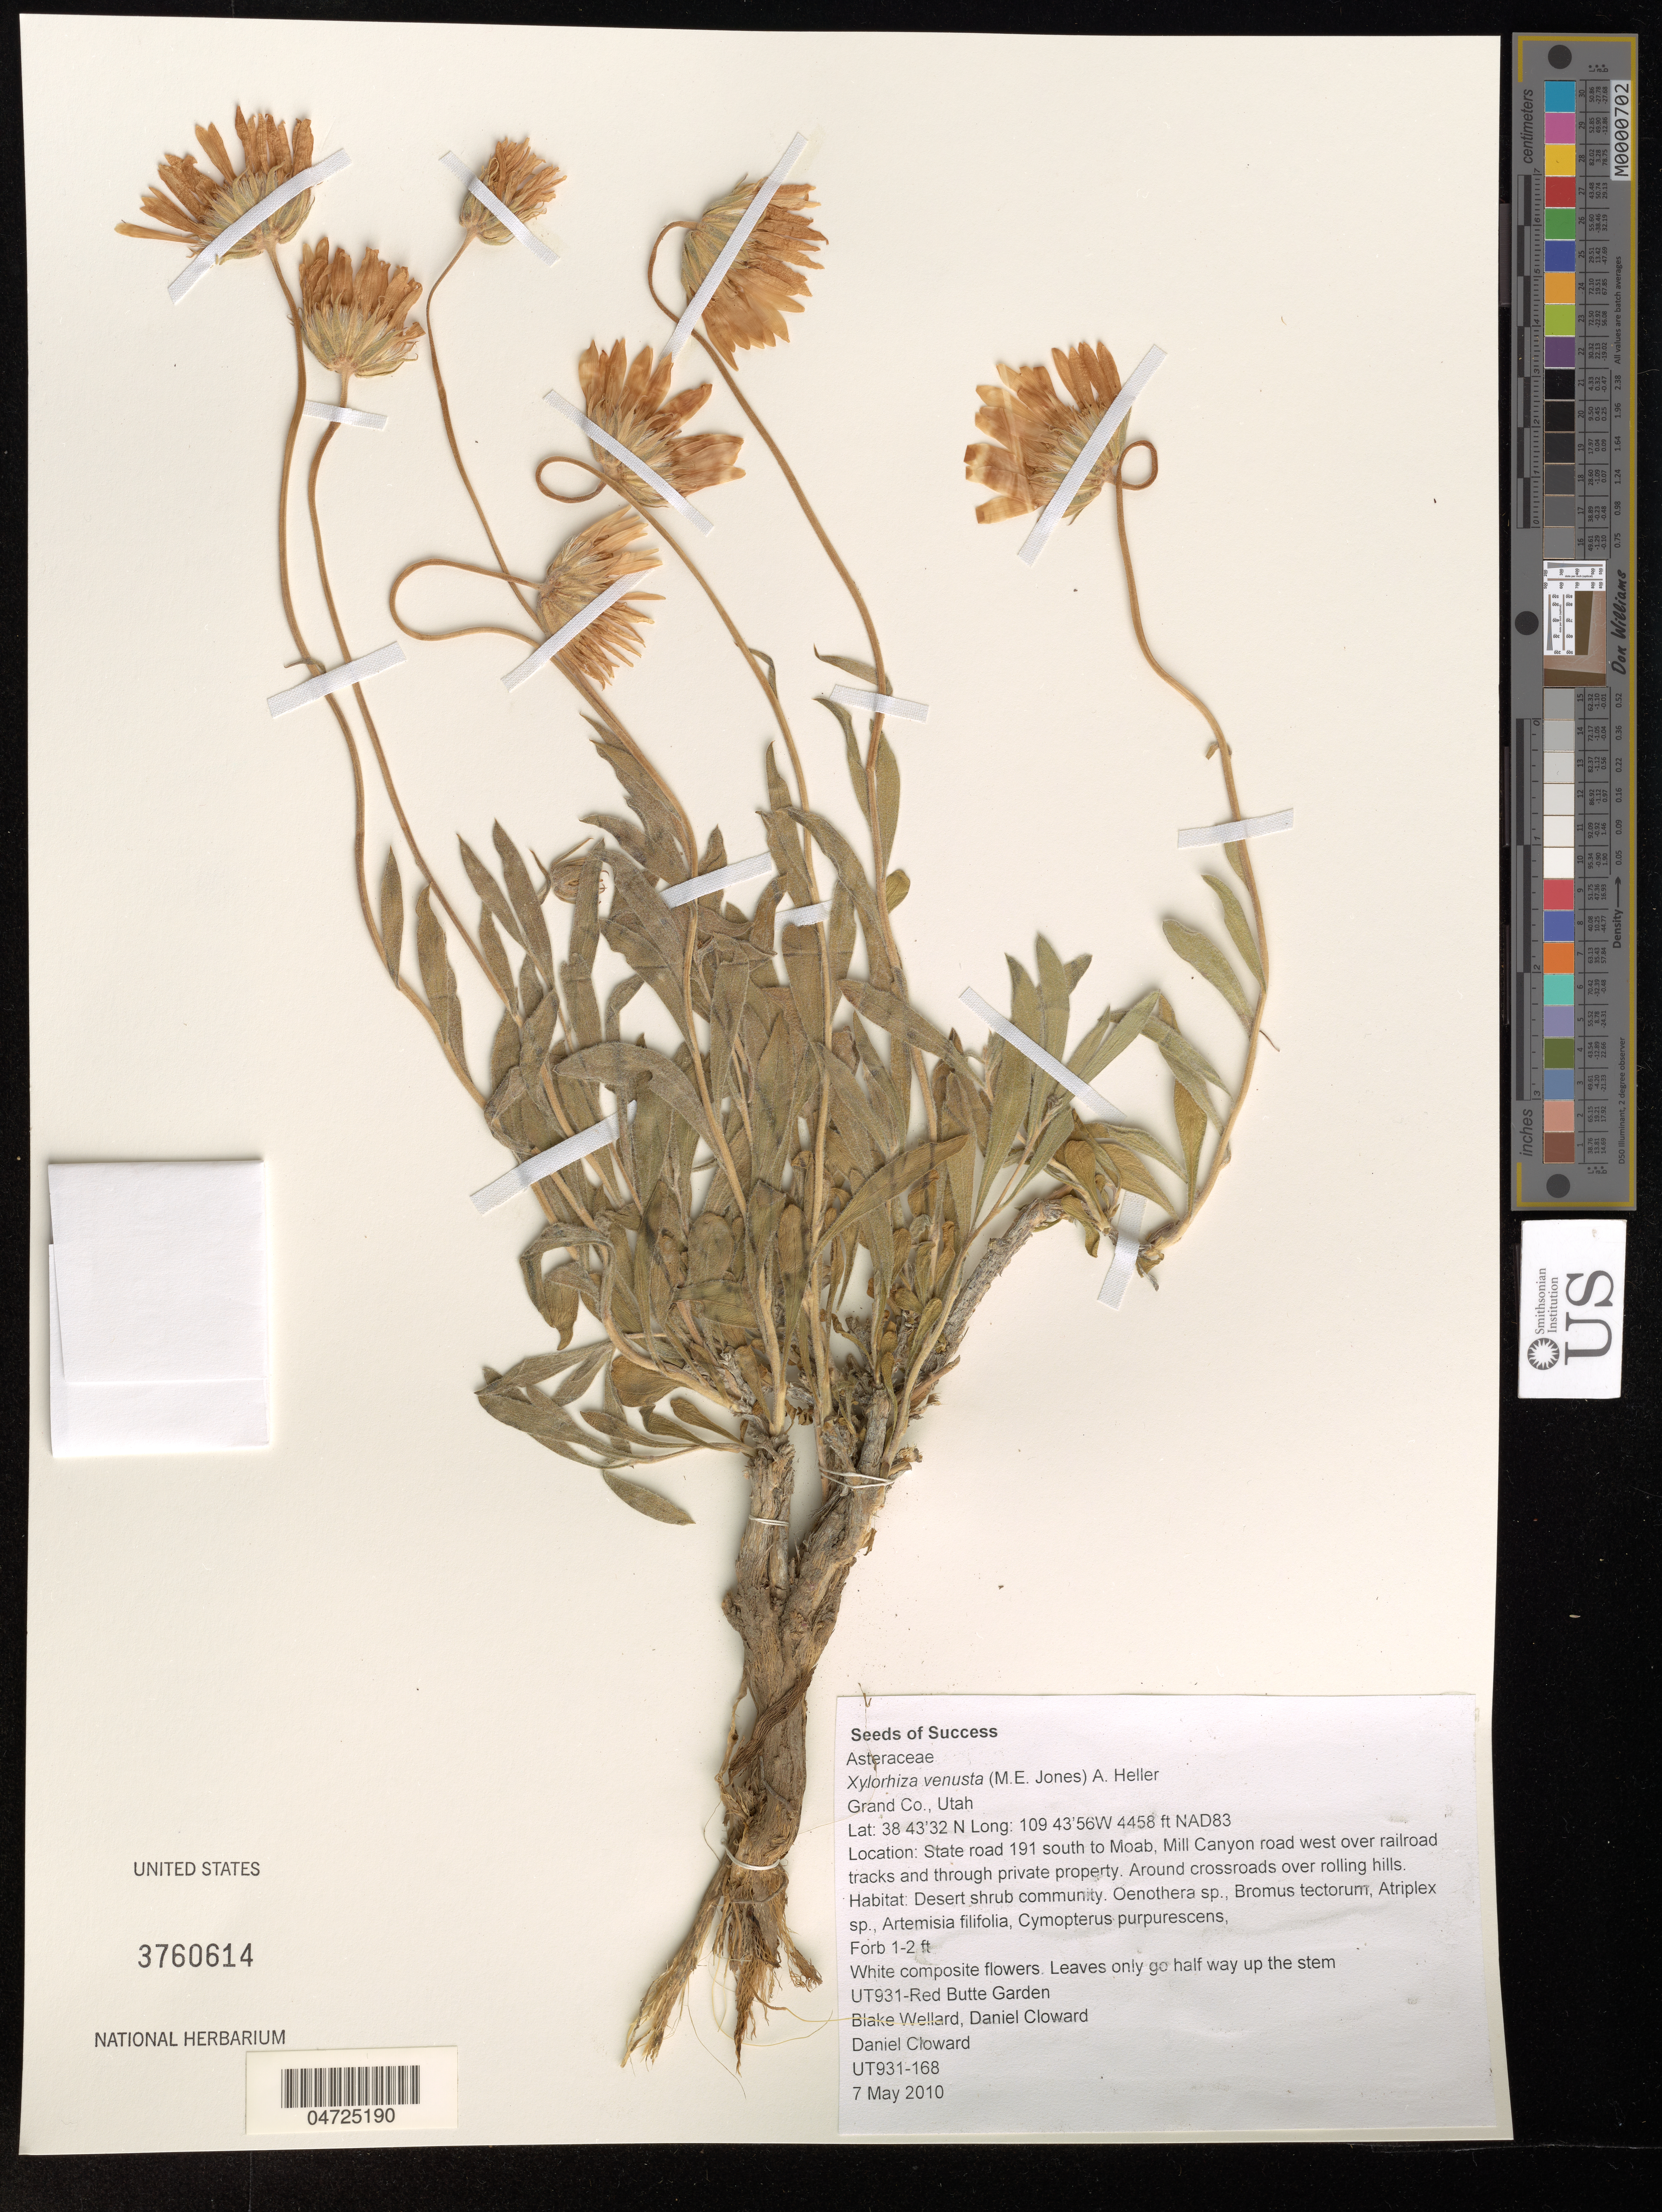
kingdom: Plantae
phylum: Tracheophyta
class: Magnoliopsida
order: Asterales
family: Asteraceae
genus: Xylorhiza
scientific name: Xylorhiza venusta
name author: (M.E. Jones) A. Heller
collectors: B. Wellard & D. Cloward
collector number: UT931-168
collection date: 2010-05-07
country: United States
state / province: Utah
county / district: Grand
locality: Grand Co. NAD83. State road 191 south to Moab, Mill Canyon road west over railroad tracks and through private property. UT931-Red Butte Garden.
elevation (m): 1359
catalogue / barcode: US 3760614